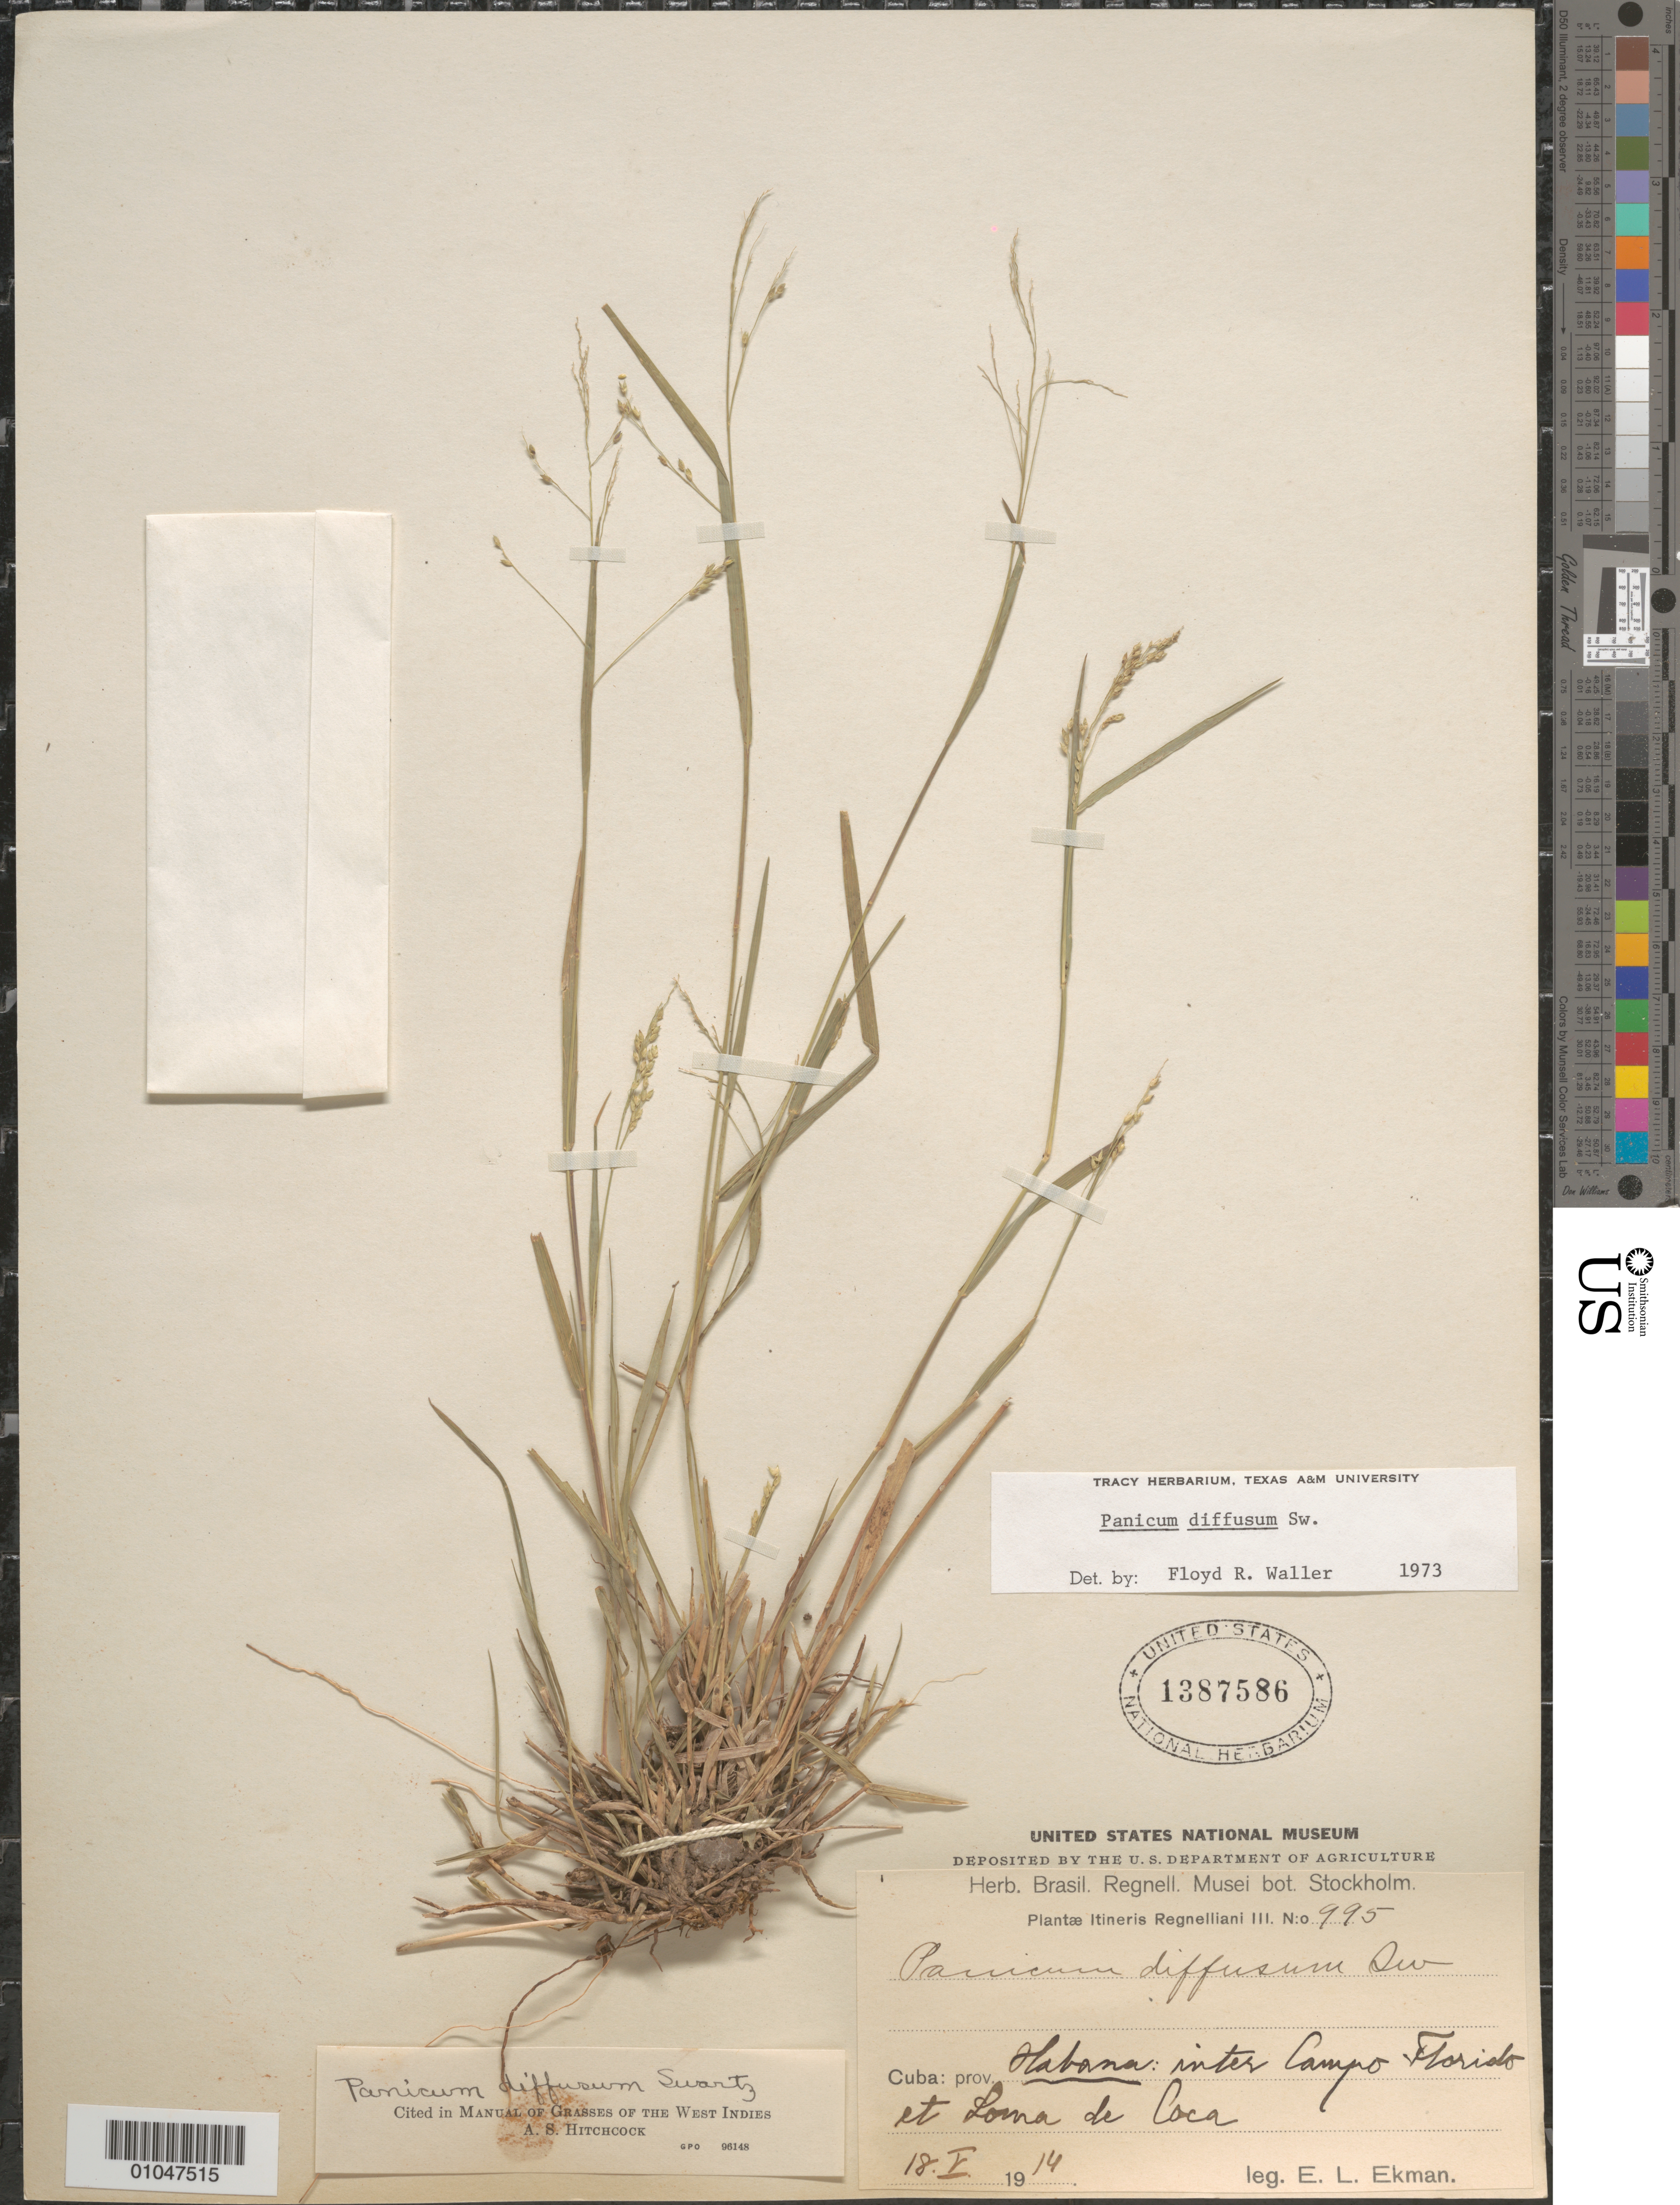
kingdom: Plantae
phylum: Tracheophyta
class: Liliopsida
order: Poales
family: Poaceae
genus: Panicum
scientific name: Panicum diffusum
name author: Sw.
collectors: E. L. Ekman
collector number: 995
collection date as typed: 18 May 1914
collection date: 1914-05-18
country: Cuba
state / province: La Habana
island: Cuba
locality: inter Campo Florido et Loma de Coca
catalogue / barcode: US 1387586